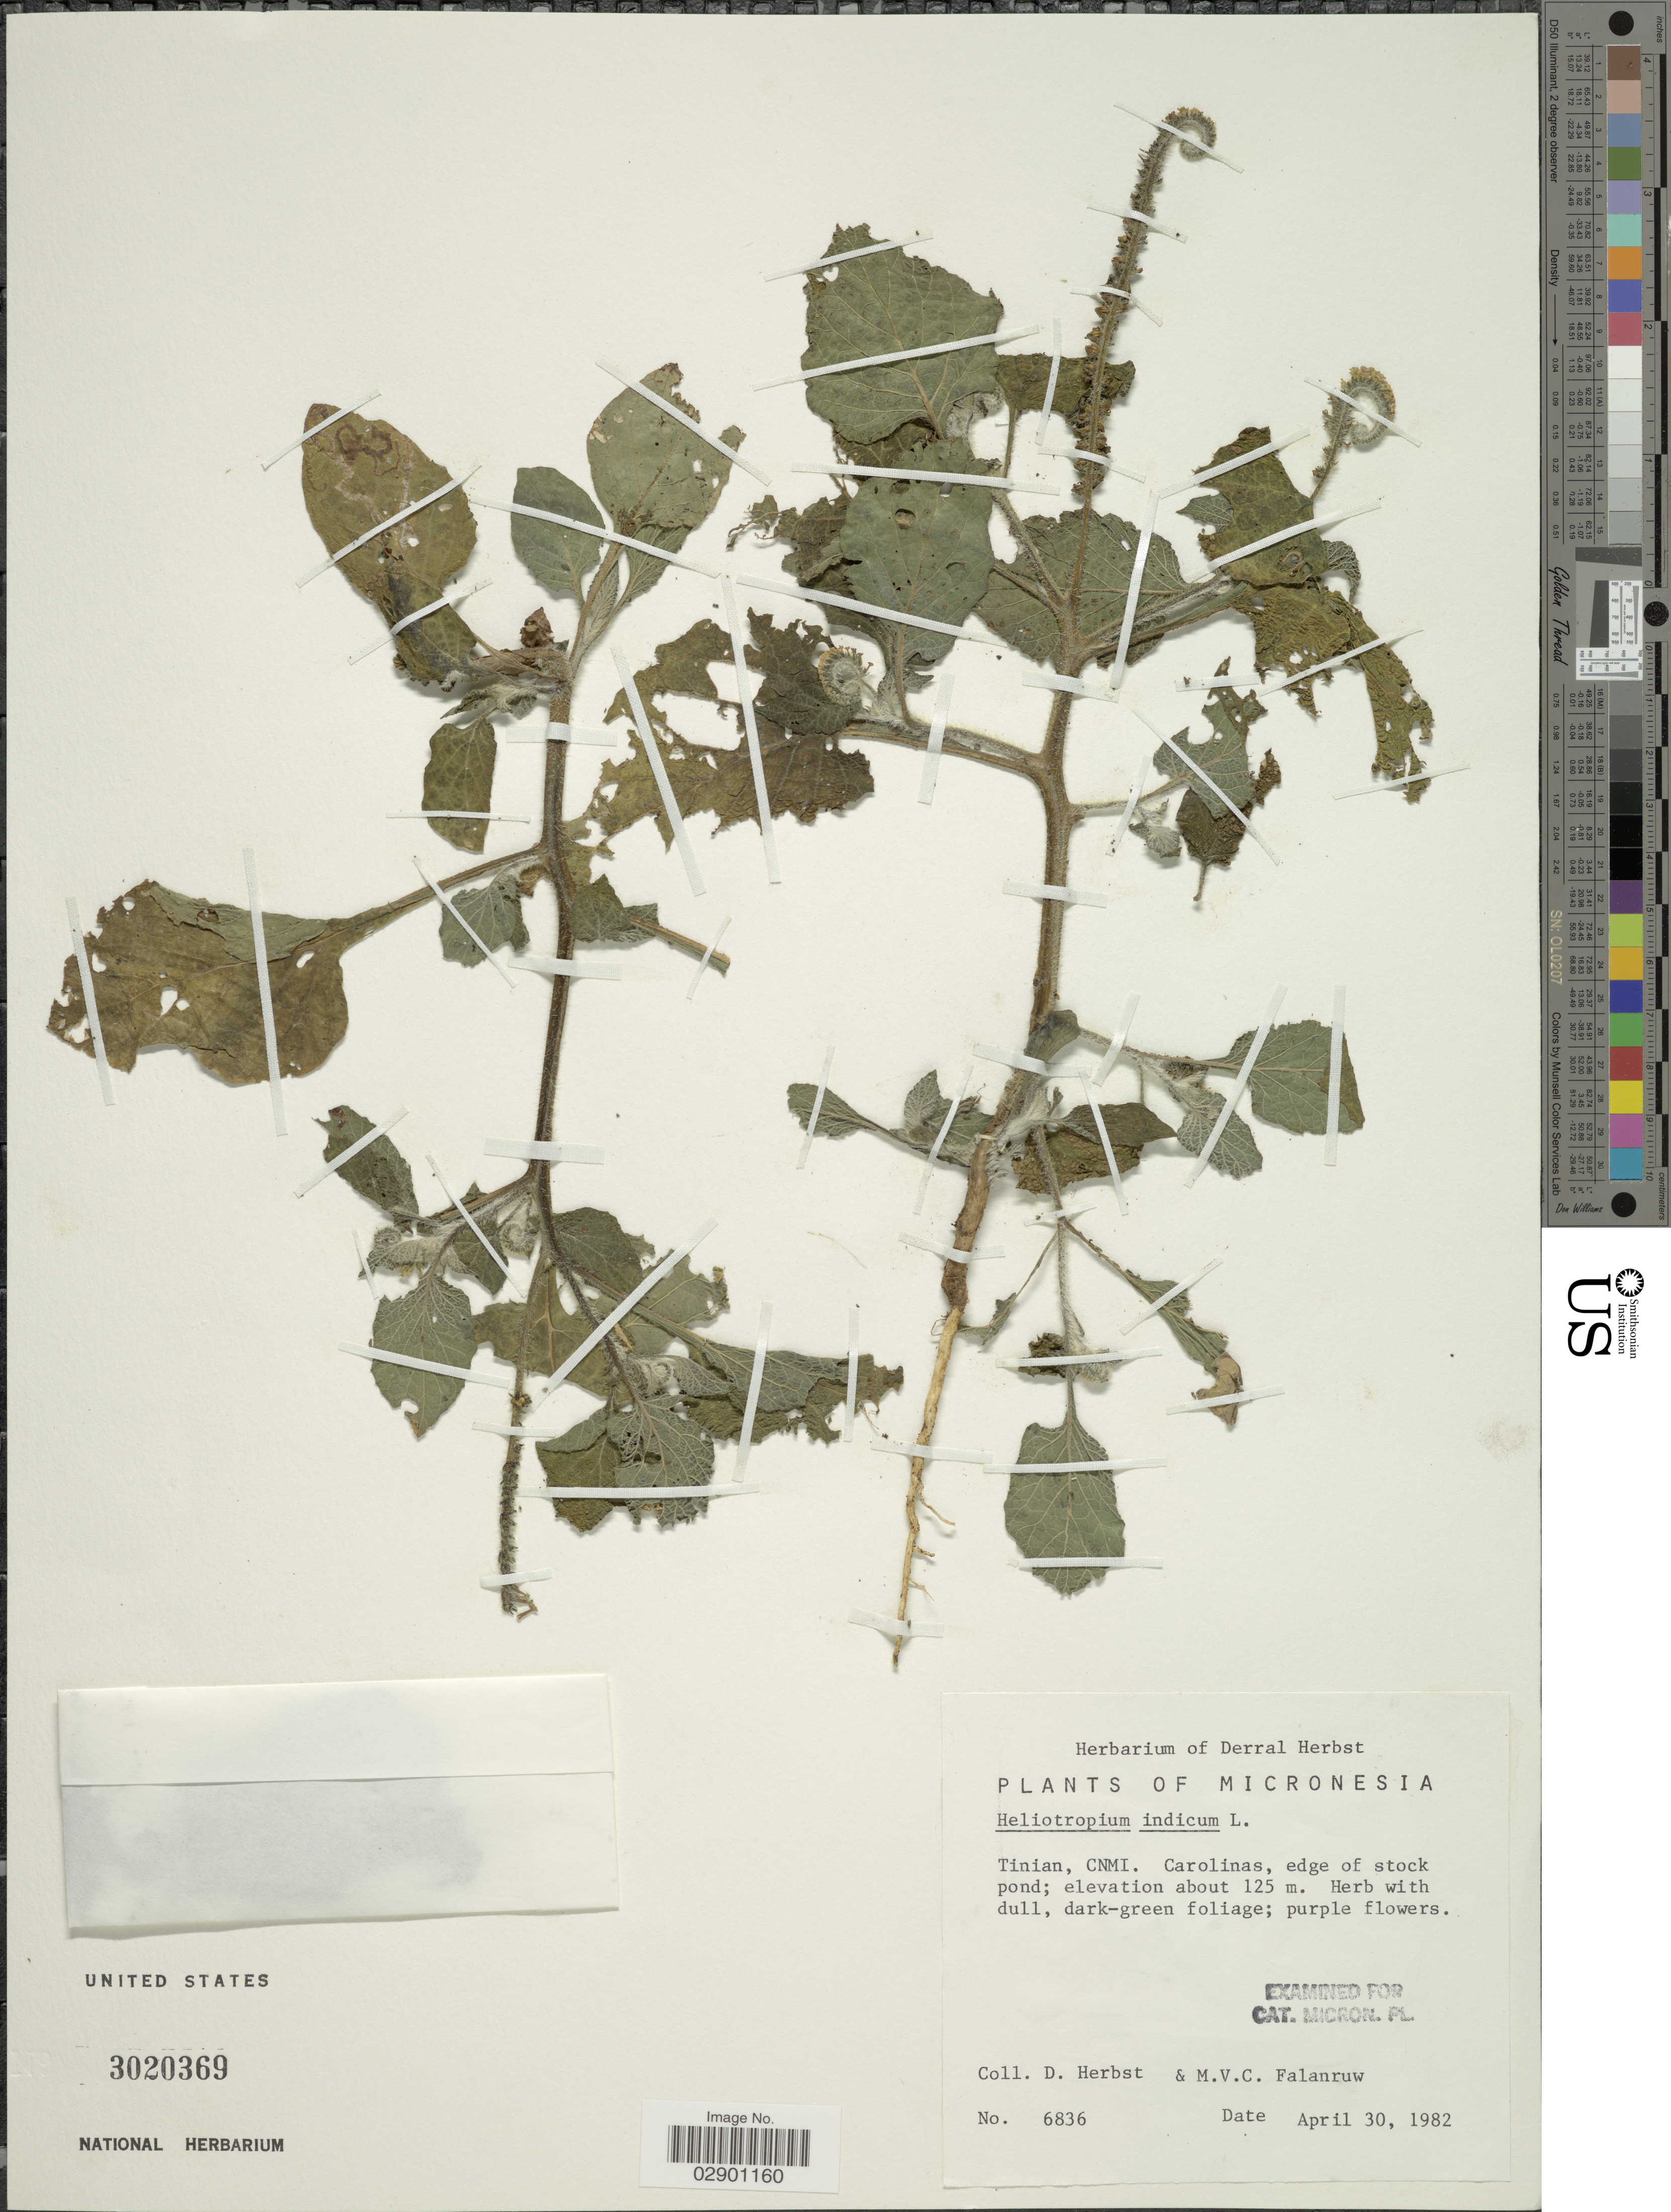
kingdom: Plantae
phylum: Tracheophyta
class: Magnoliopsida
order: Boraginales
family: Heliotropiaceae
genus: Heliotropium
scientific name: Heliotropium indicum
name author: L.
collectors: D. Herbst & M. V. Falanruw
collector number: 6836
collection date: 1982-04-30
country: Northern Mariana Islands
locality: Micronesia. Tinian, CNMI. Carolinas, edge of stock pond.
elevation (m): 125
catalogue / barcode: US 3020369